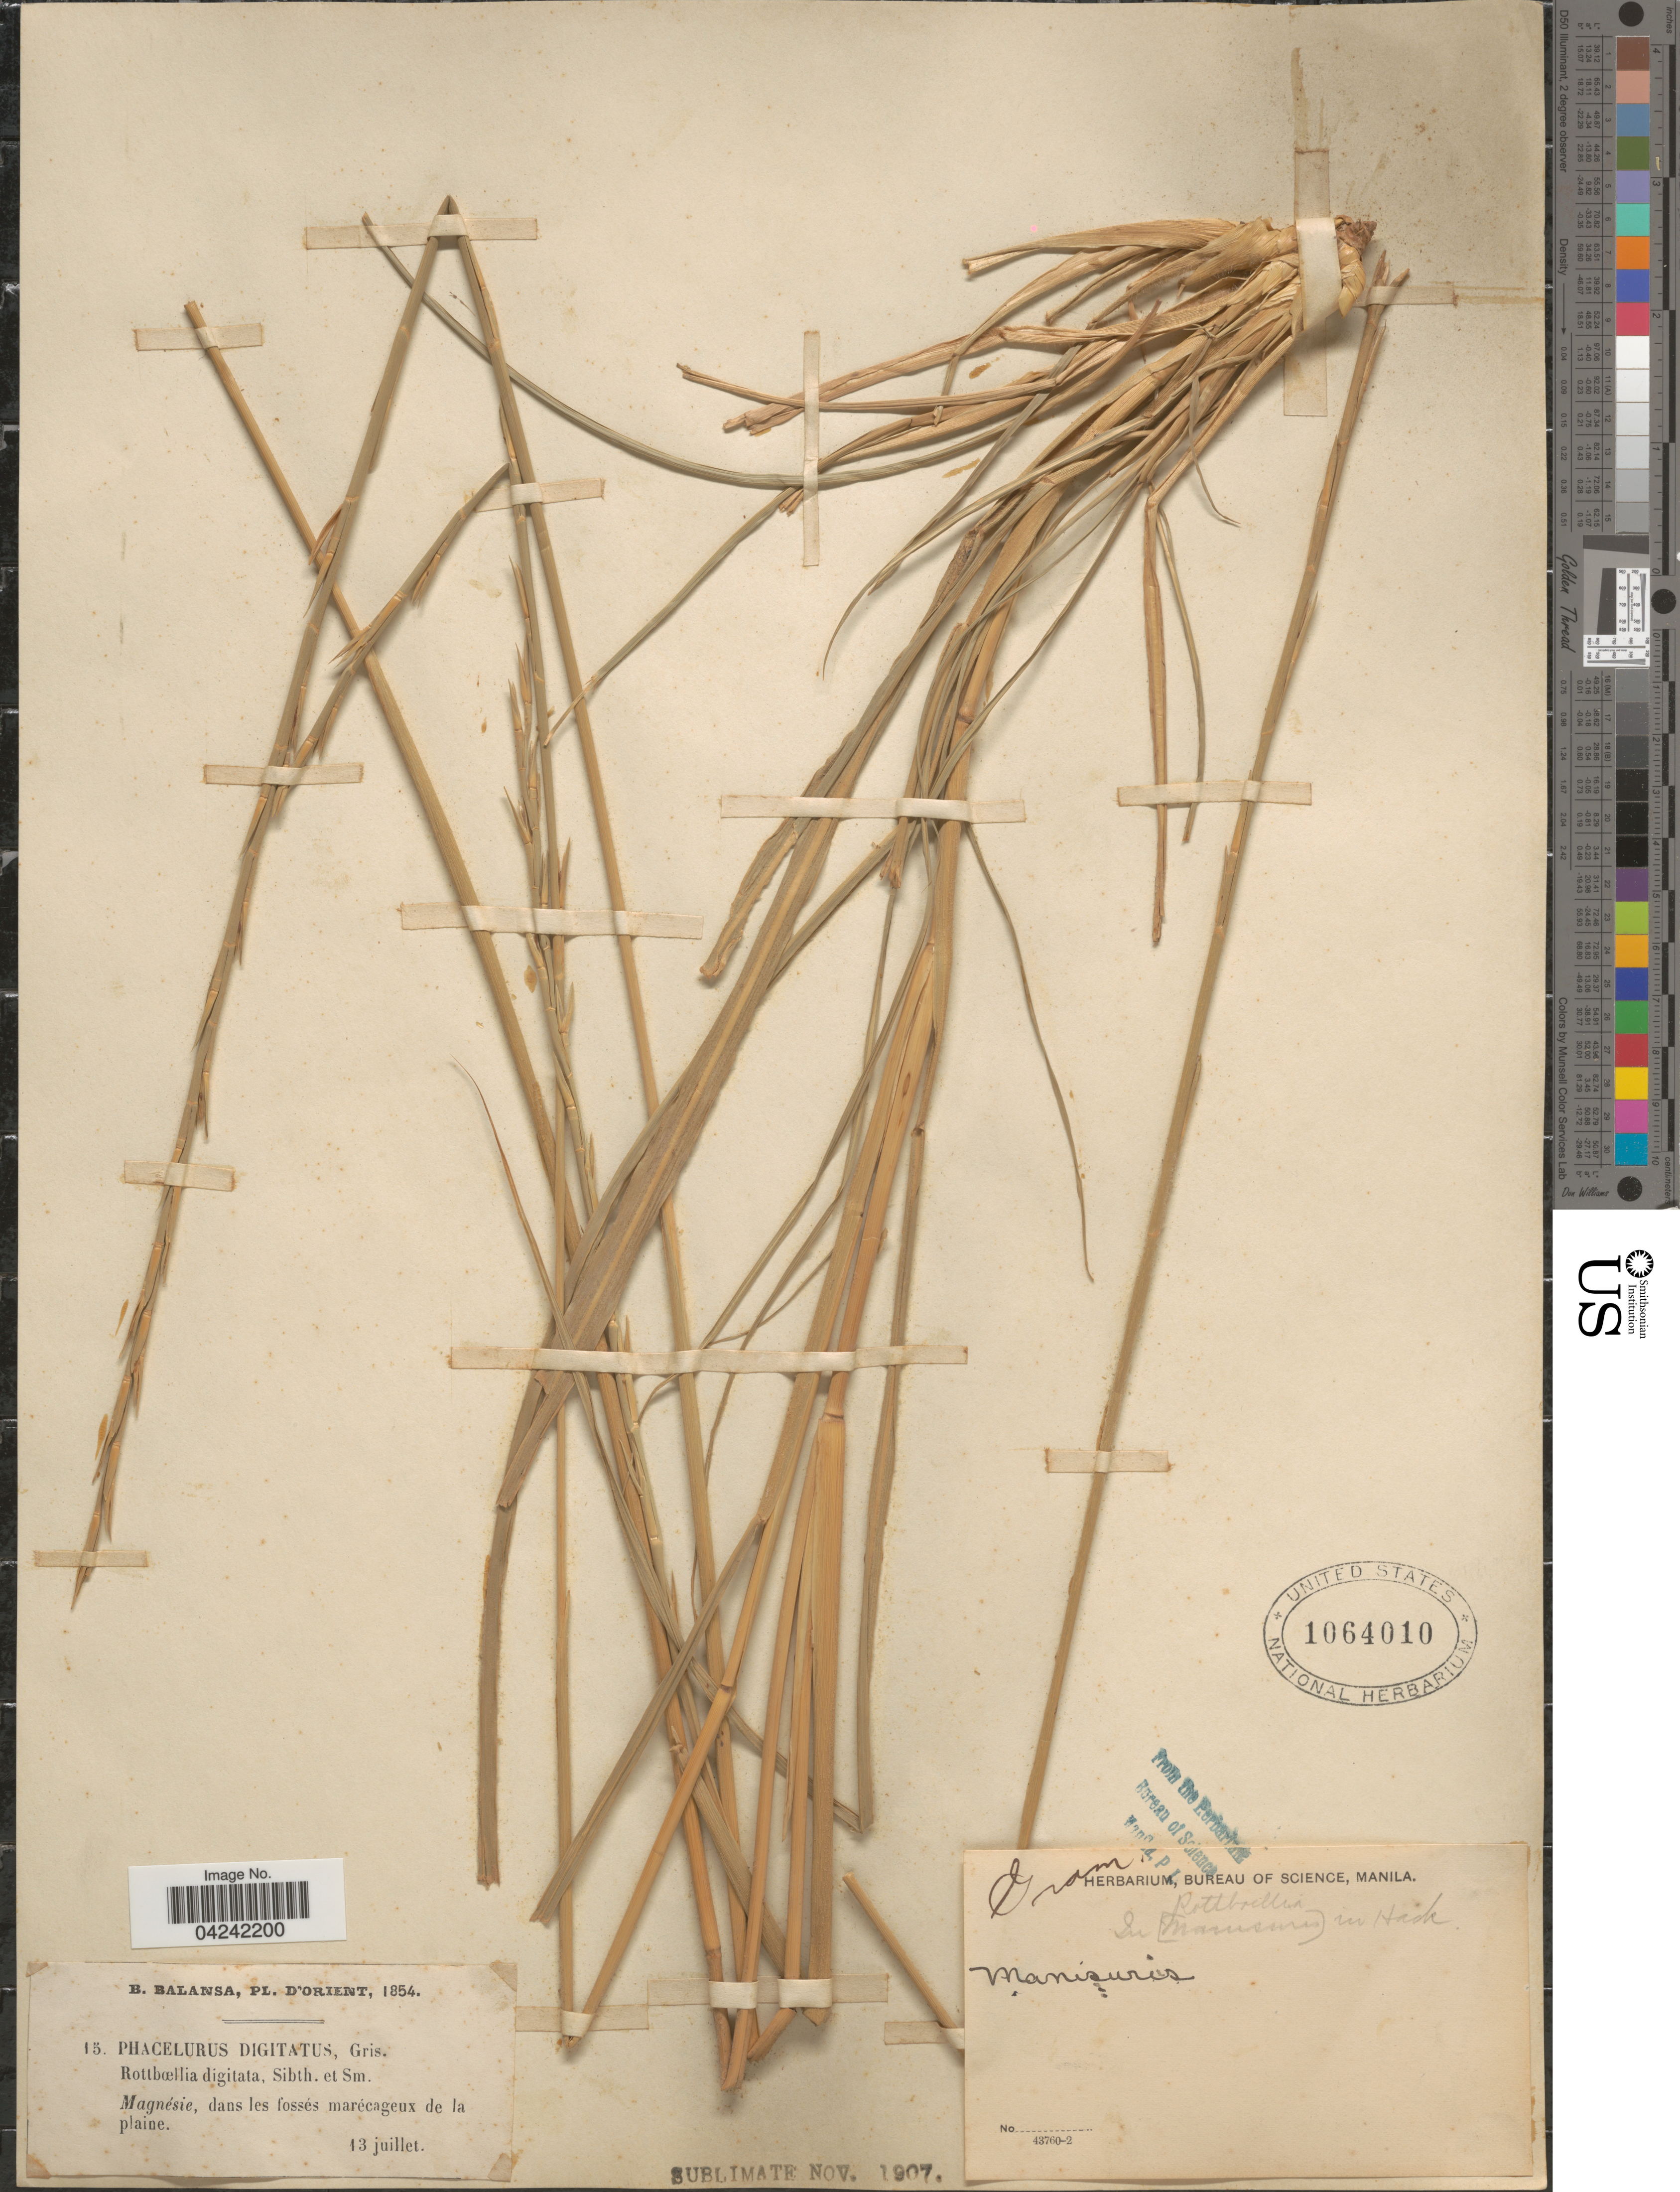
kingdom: Plantae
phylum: Tracheophyta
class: Liliopsida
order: Poales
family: Poaceae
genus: Phacelurus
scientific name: Phacelurus digitatus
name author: (Sibth. & Sm.) Griseb.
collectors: B. Balansa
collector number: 15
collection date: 1854-07-13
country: Turkey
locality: Magnésie, dans les fossés marécageux de la plaine.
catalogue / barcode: US 1064010